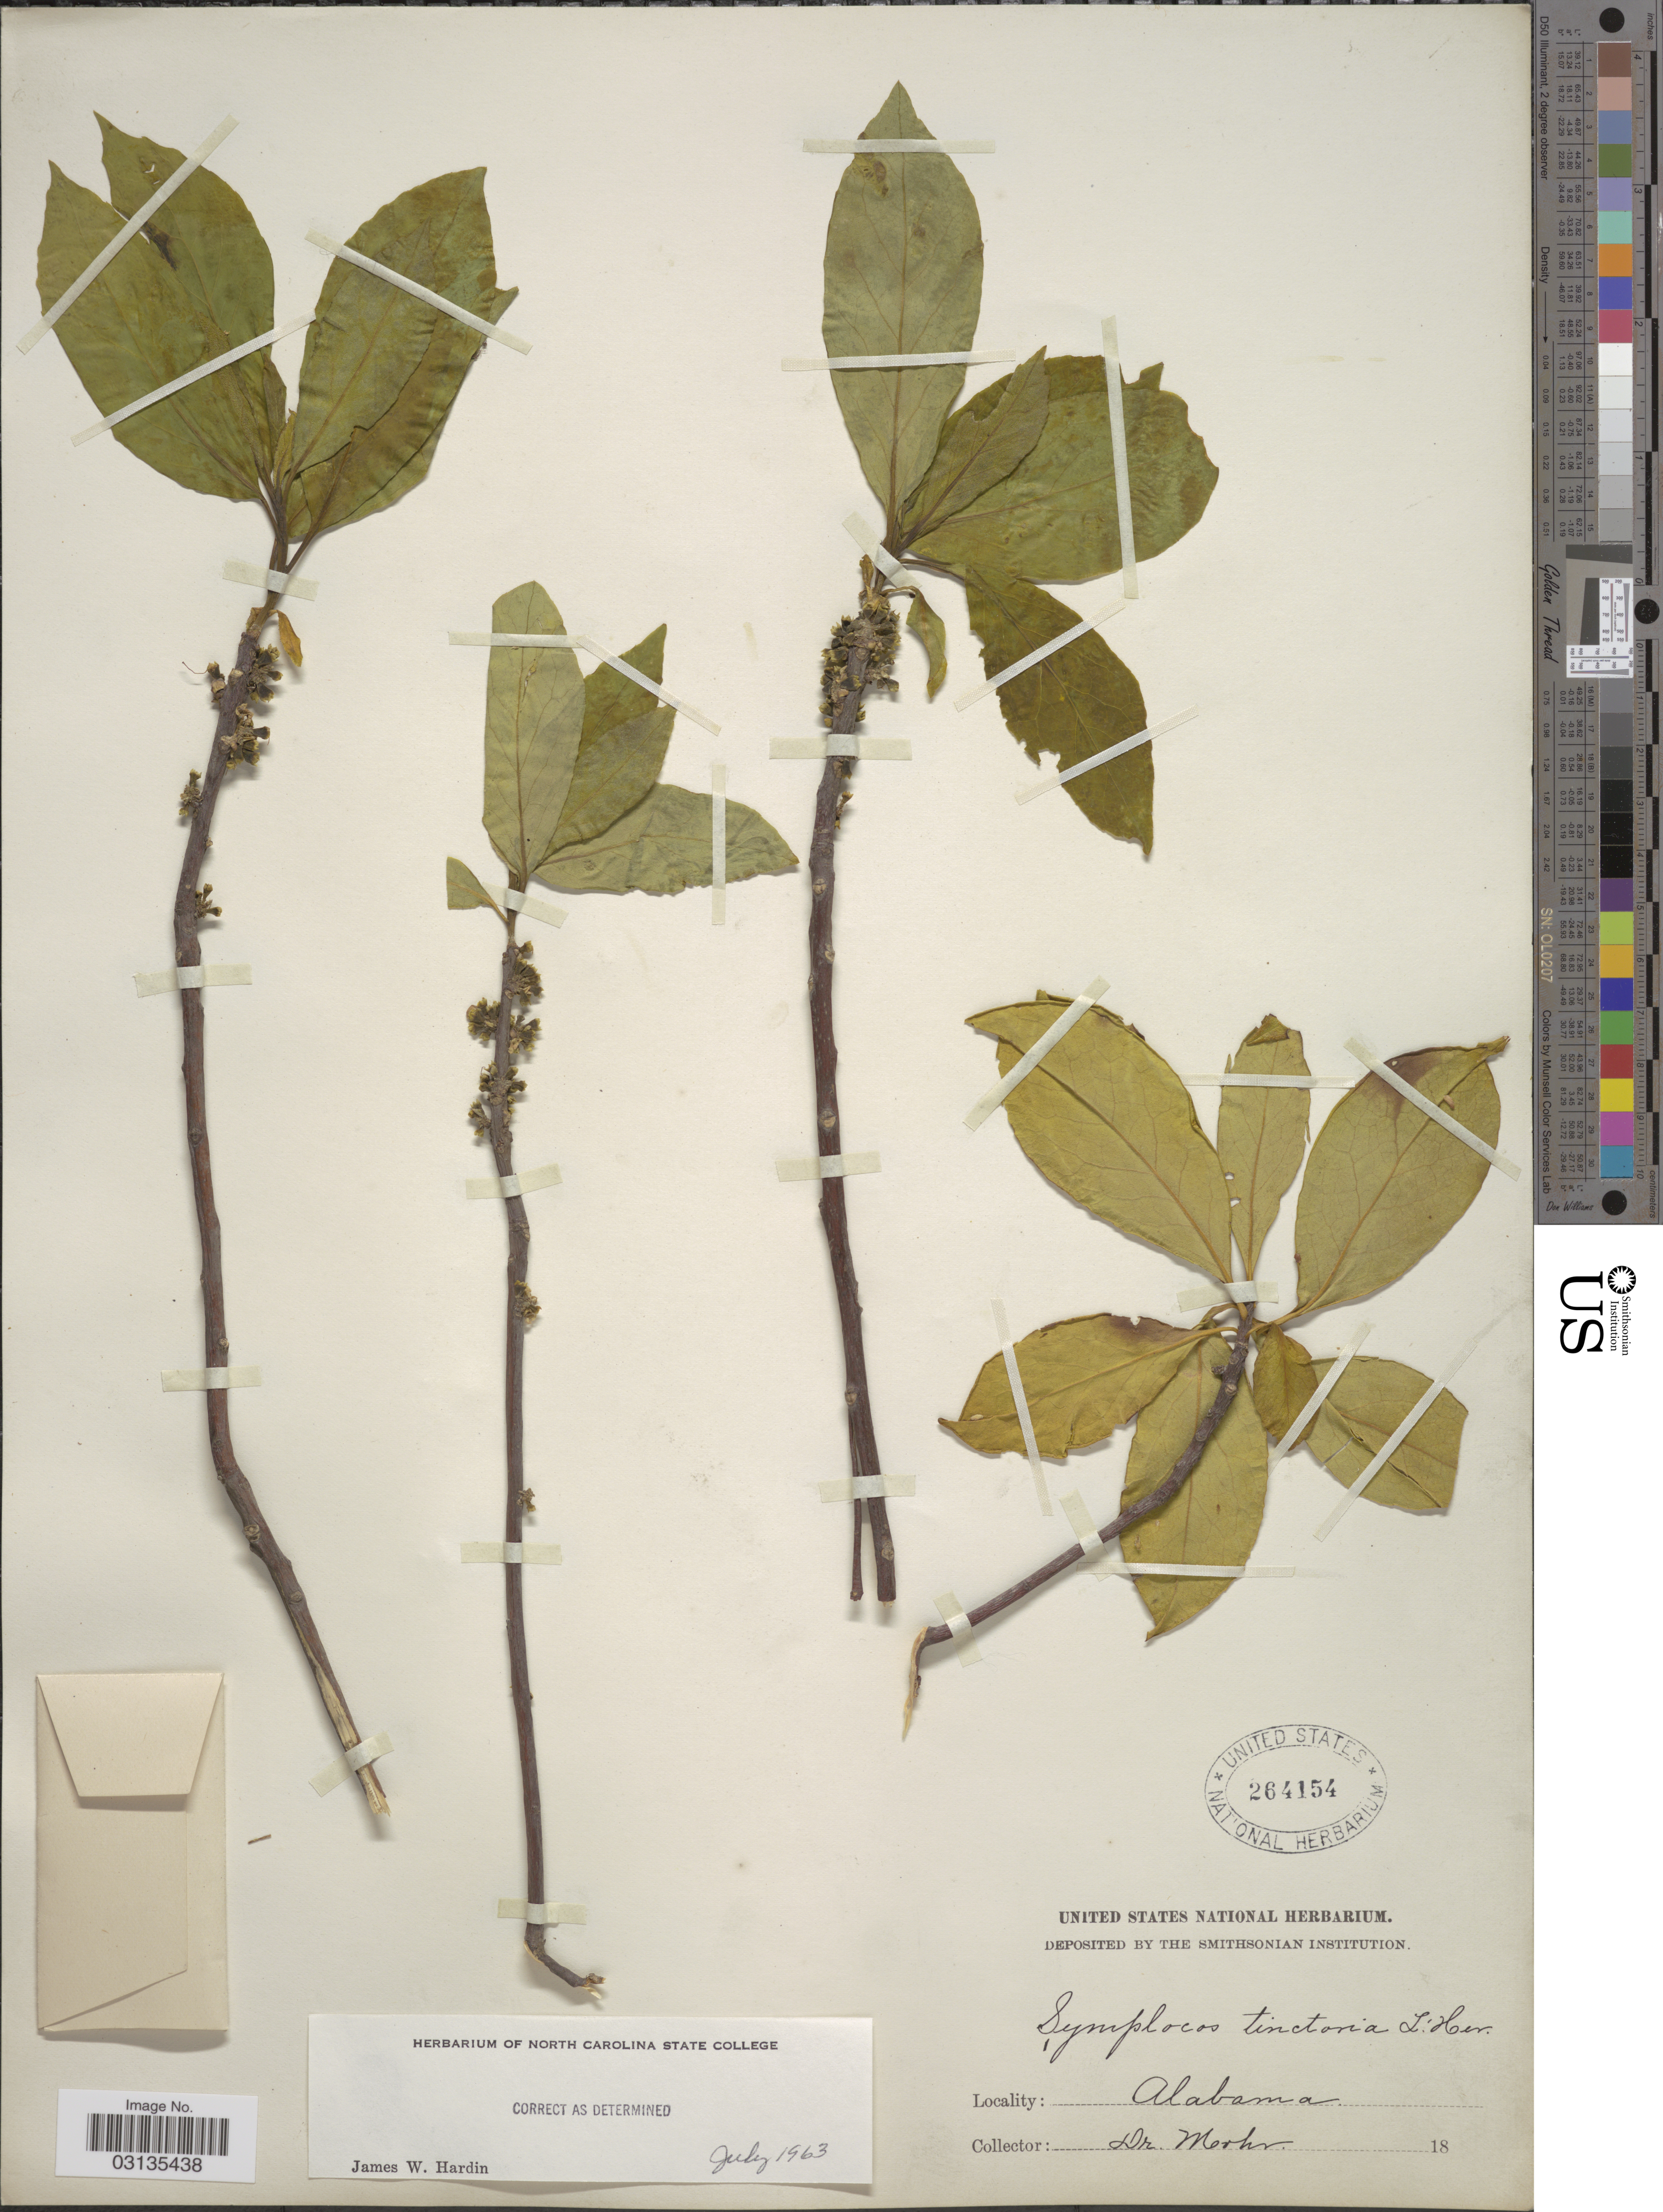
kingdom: Plantae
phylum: Tracheophyta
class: Magnoliopsida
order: Ericales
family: Symplocaceae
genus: Symplocos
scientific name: Symplocos tinctoria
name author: (L.) L'Hér.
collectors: C. T. Mohr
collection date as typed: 18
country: United States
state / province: Alabama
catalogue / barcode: US 264154